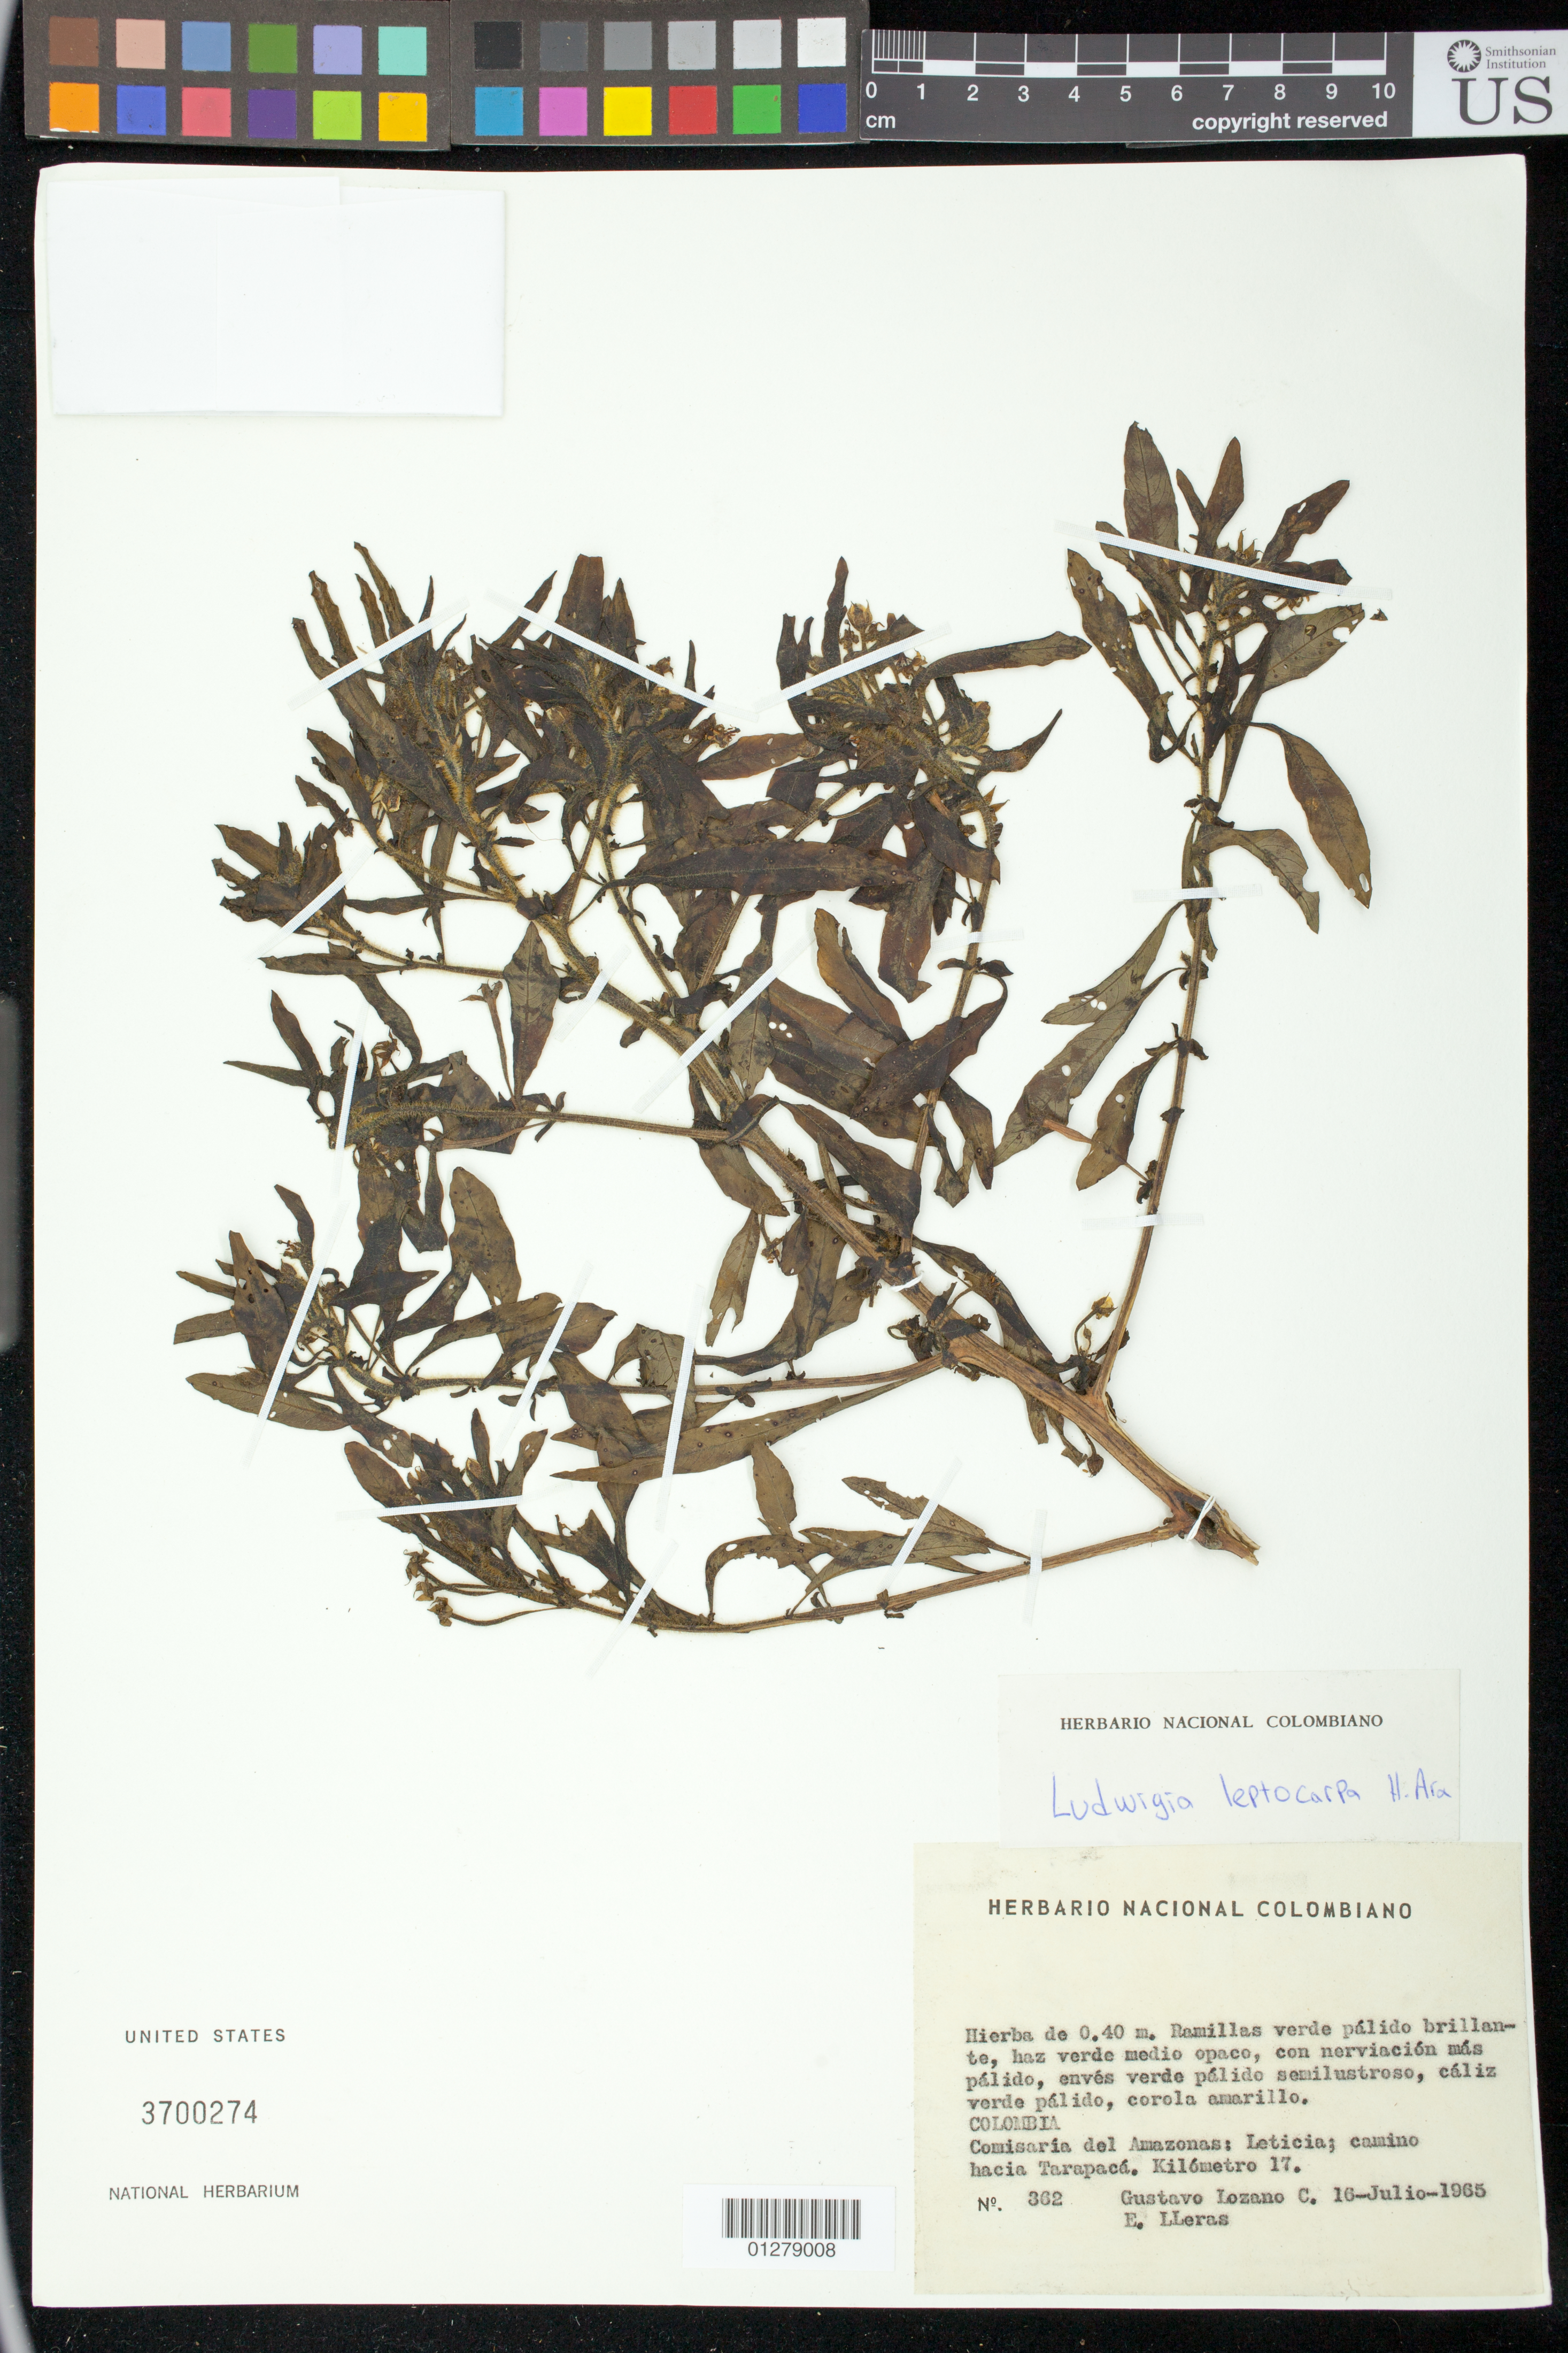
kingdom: Plantae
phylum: Tracheophyta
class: Magnoliopsida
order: Myrtales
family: Onagraceae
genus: Ludwigia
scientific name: Ludwigia leptocarpa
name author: (Nutt.) H. Hara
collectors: G. Lozano-Contreras & E. Lleras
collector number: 362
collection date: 1965-07-16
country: Colombia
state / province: Amazônas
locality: Leticia; camino hacia Tarapacá: Kilómetro 17.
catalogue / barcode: US 3700274